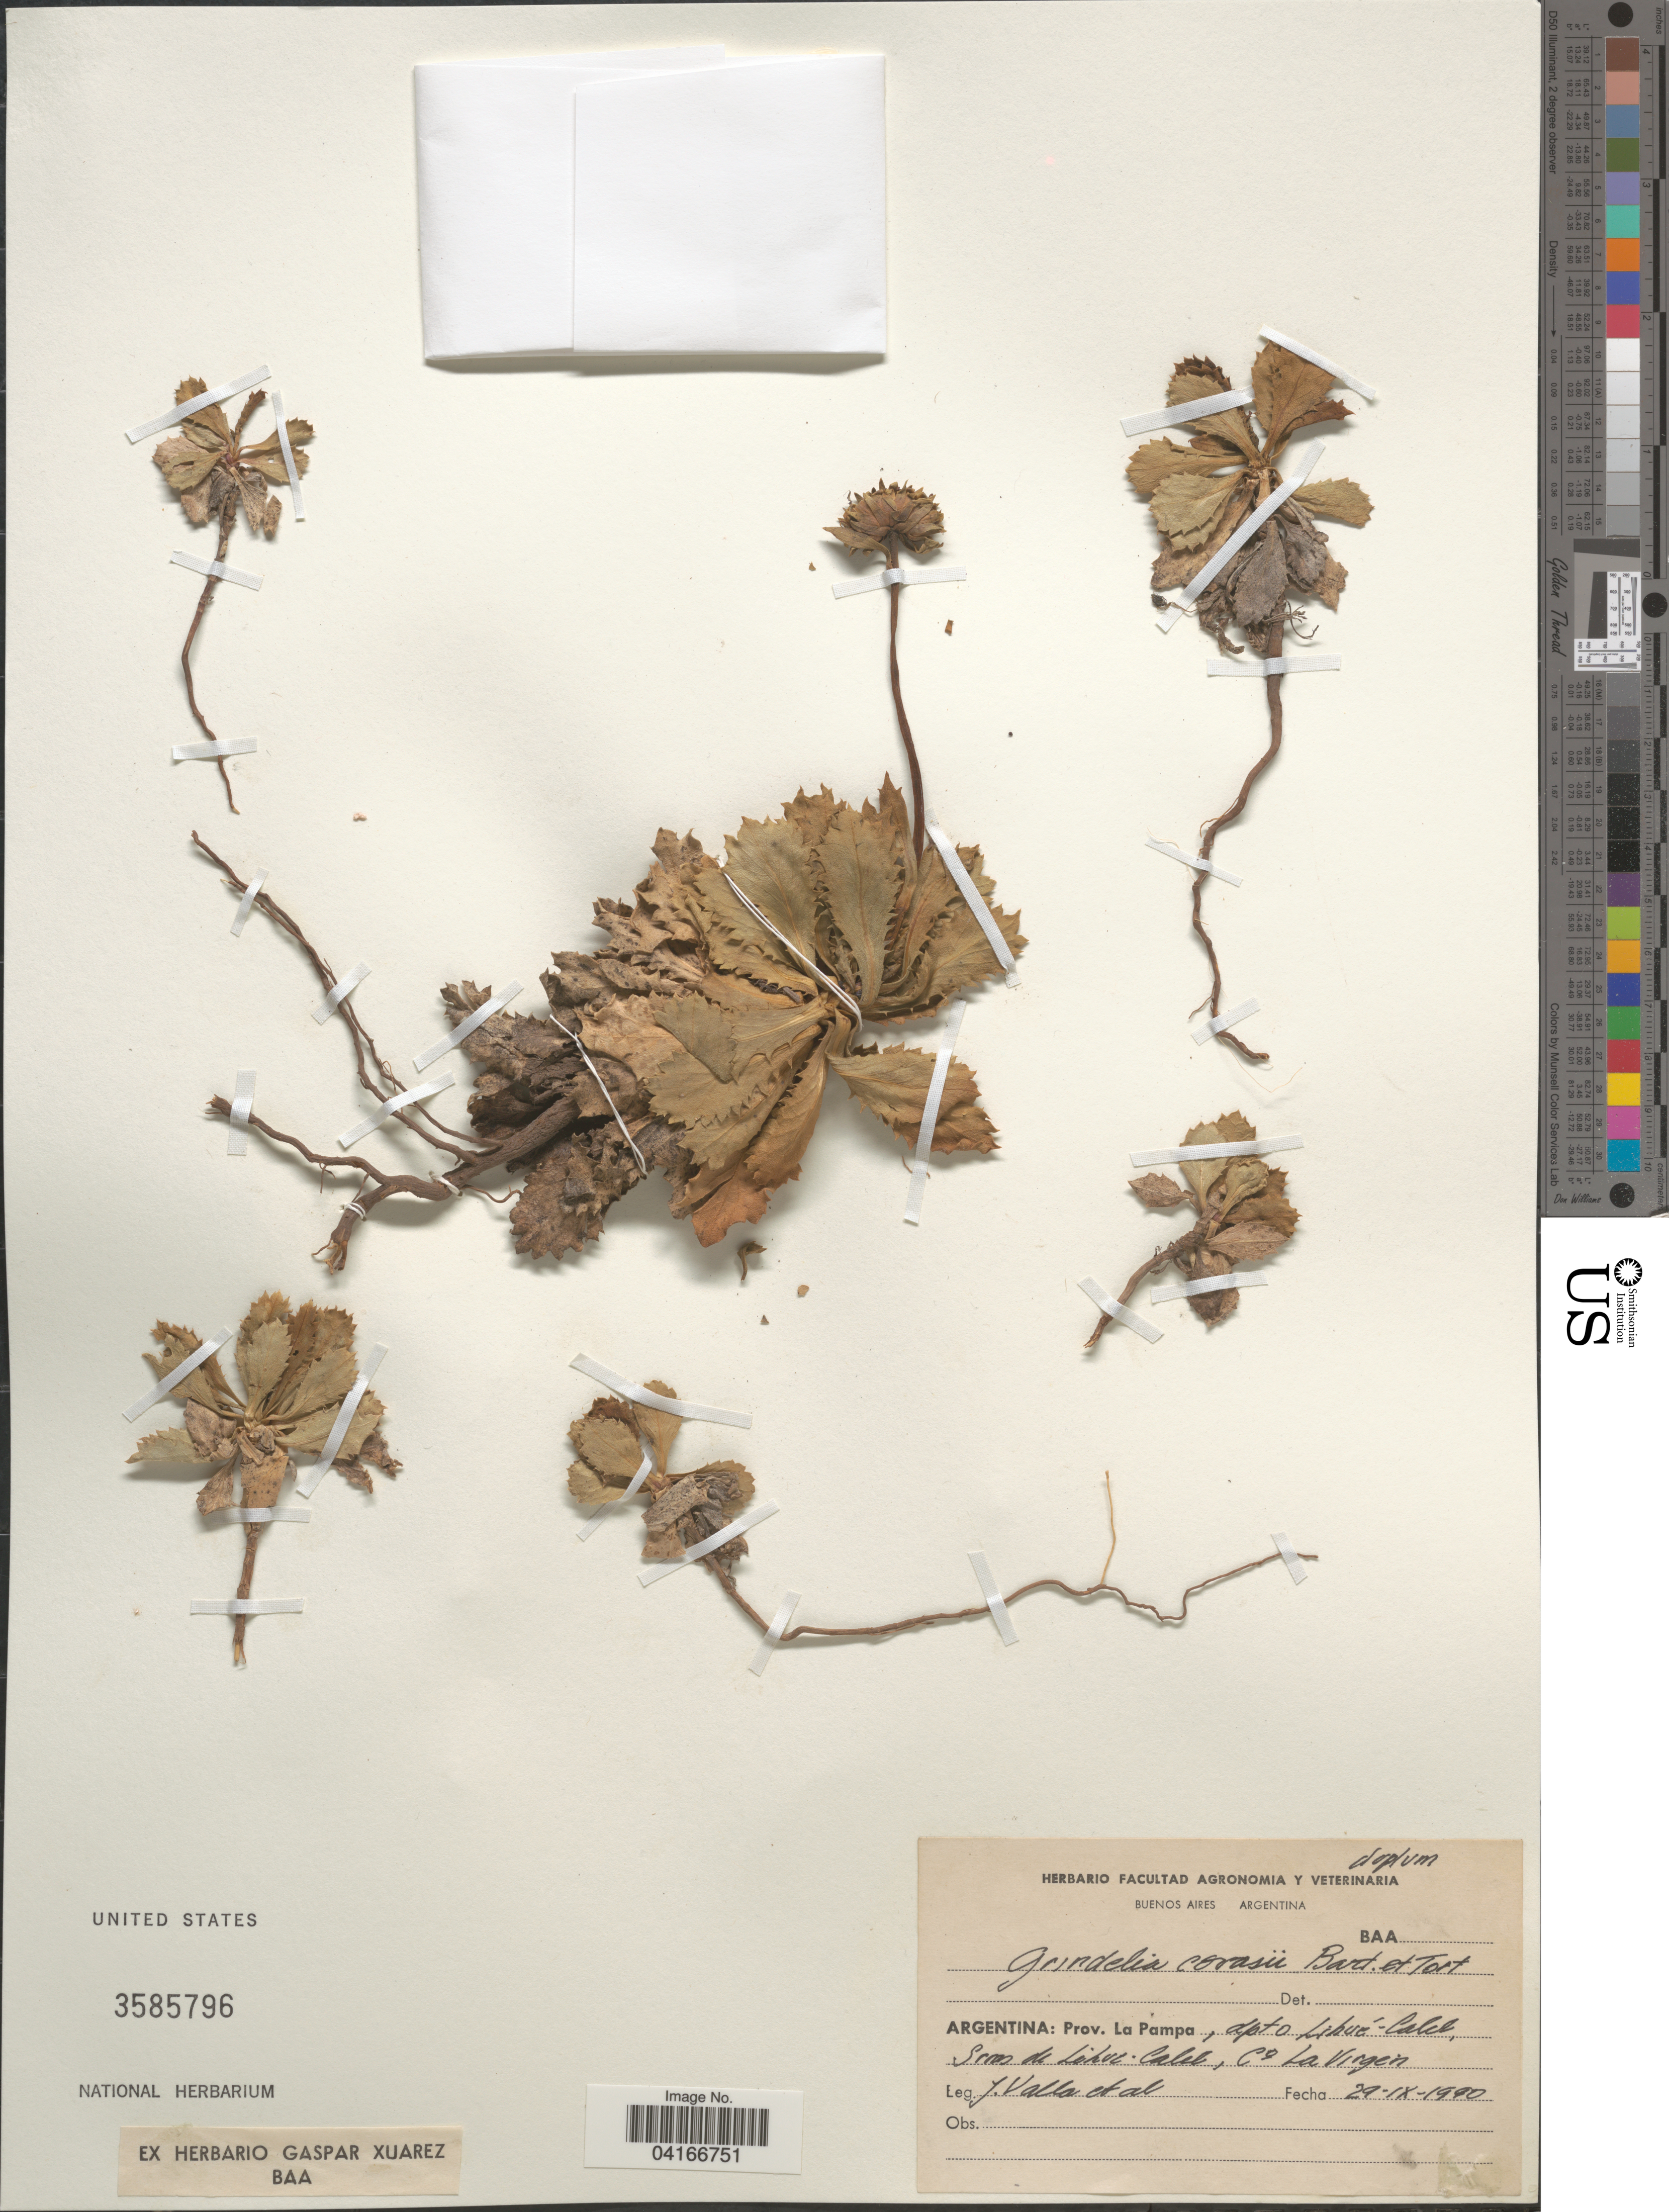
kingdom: Plantae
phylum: Tracheophyta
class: Magnoliopsida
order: Asterales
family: Asteraceae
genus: Grindelia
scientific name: Grindelia covasii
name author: Adr. Bartoli & Tortosa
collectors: J. Valla & et al.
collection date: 1990-09-29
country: Argentina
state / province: La Pampa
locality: Dpto. Lihué-Calel. Dpto. de Lihue-Calel, Co La Virgen.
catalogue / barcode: US 3585796